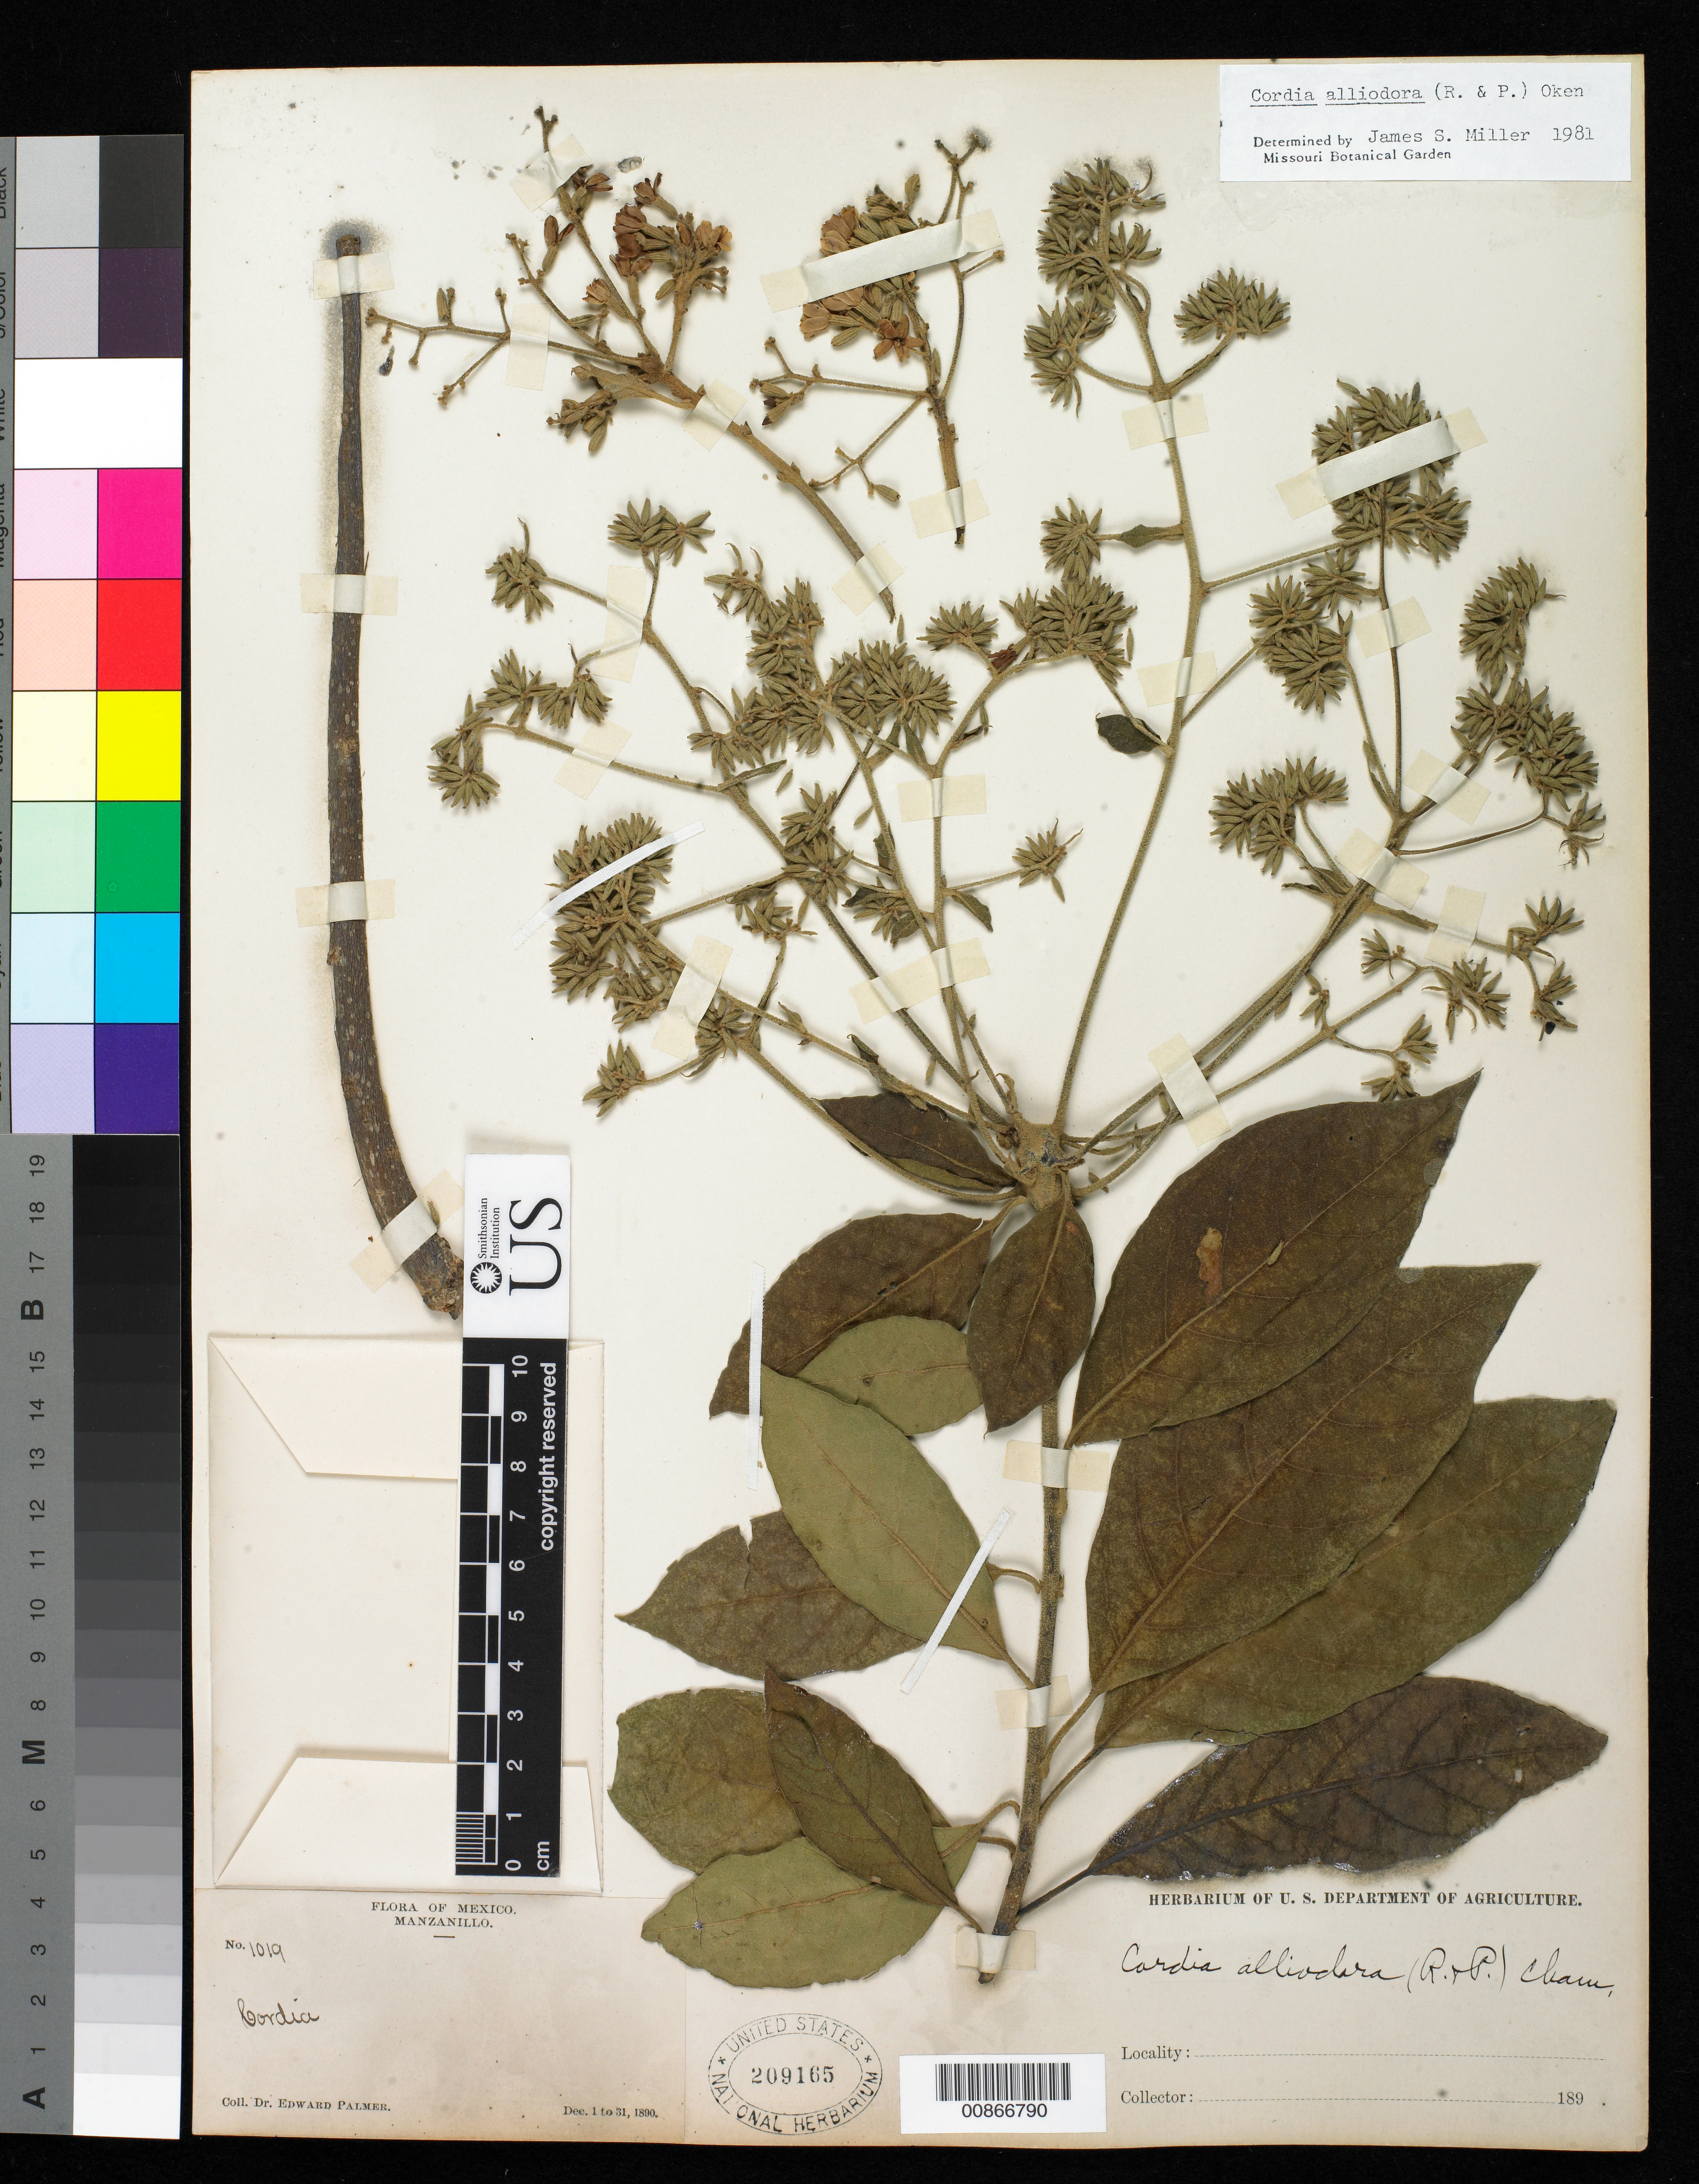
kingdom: Plantae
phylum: Tracheophyta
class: Magnoliopsida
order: Boraginales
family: Cordiaceae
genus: Cordia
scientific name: Cordia alliodora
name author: (Ruiz & Pav.) Oken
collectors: E. Palmer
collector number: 1019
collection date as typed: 01 Dec 1890 to 31 Dec 1890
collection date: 1890-12-01/1890-12-31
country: Mexico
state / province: Colima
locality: Manzanillo, Colima.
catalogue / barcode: US 209165